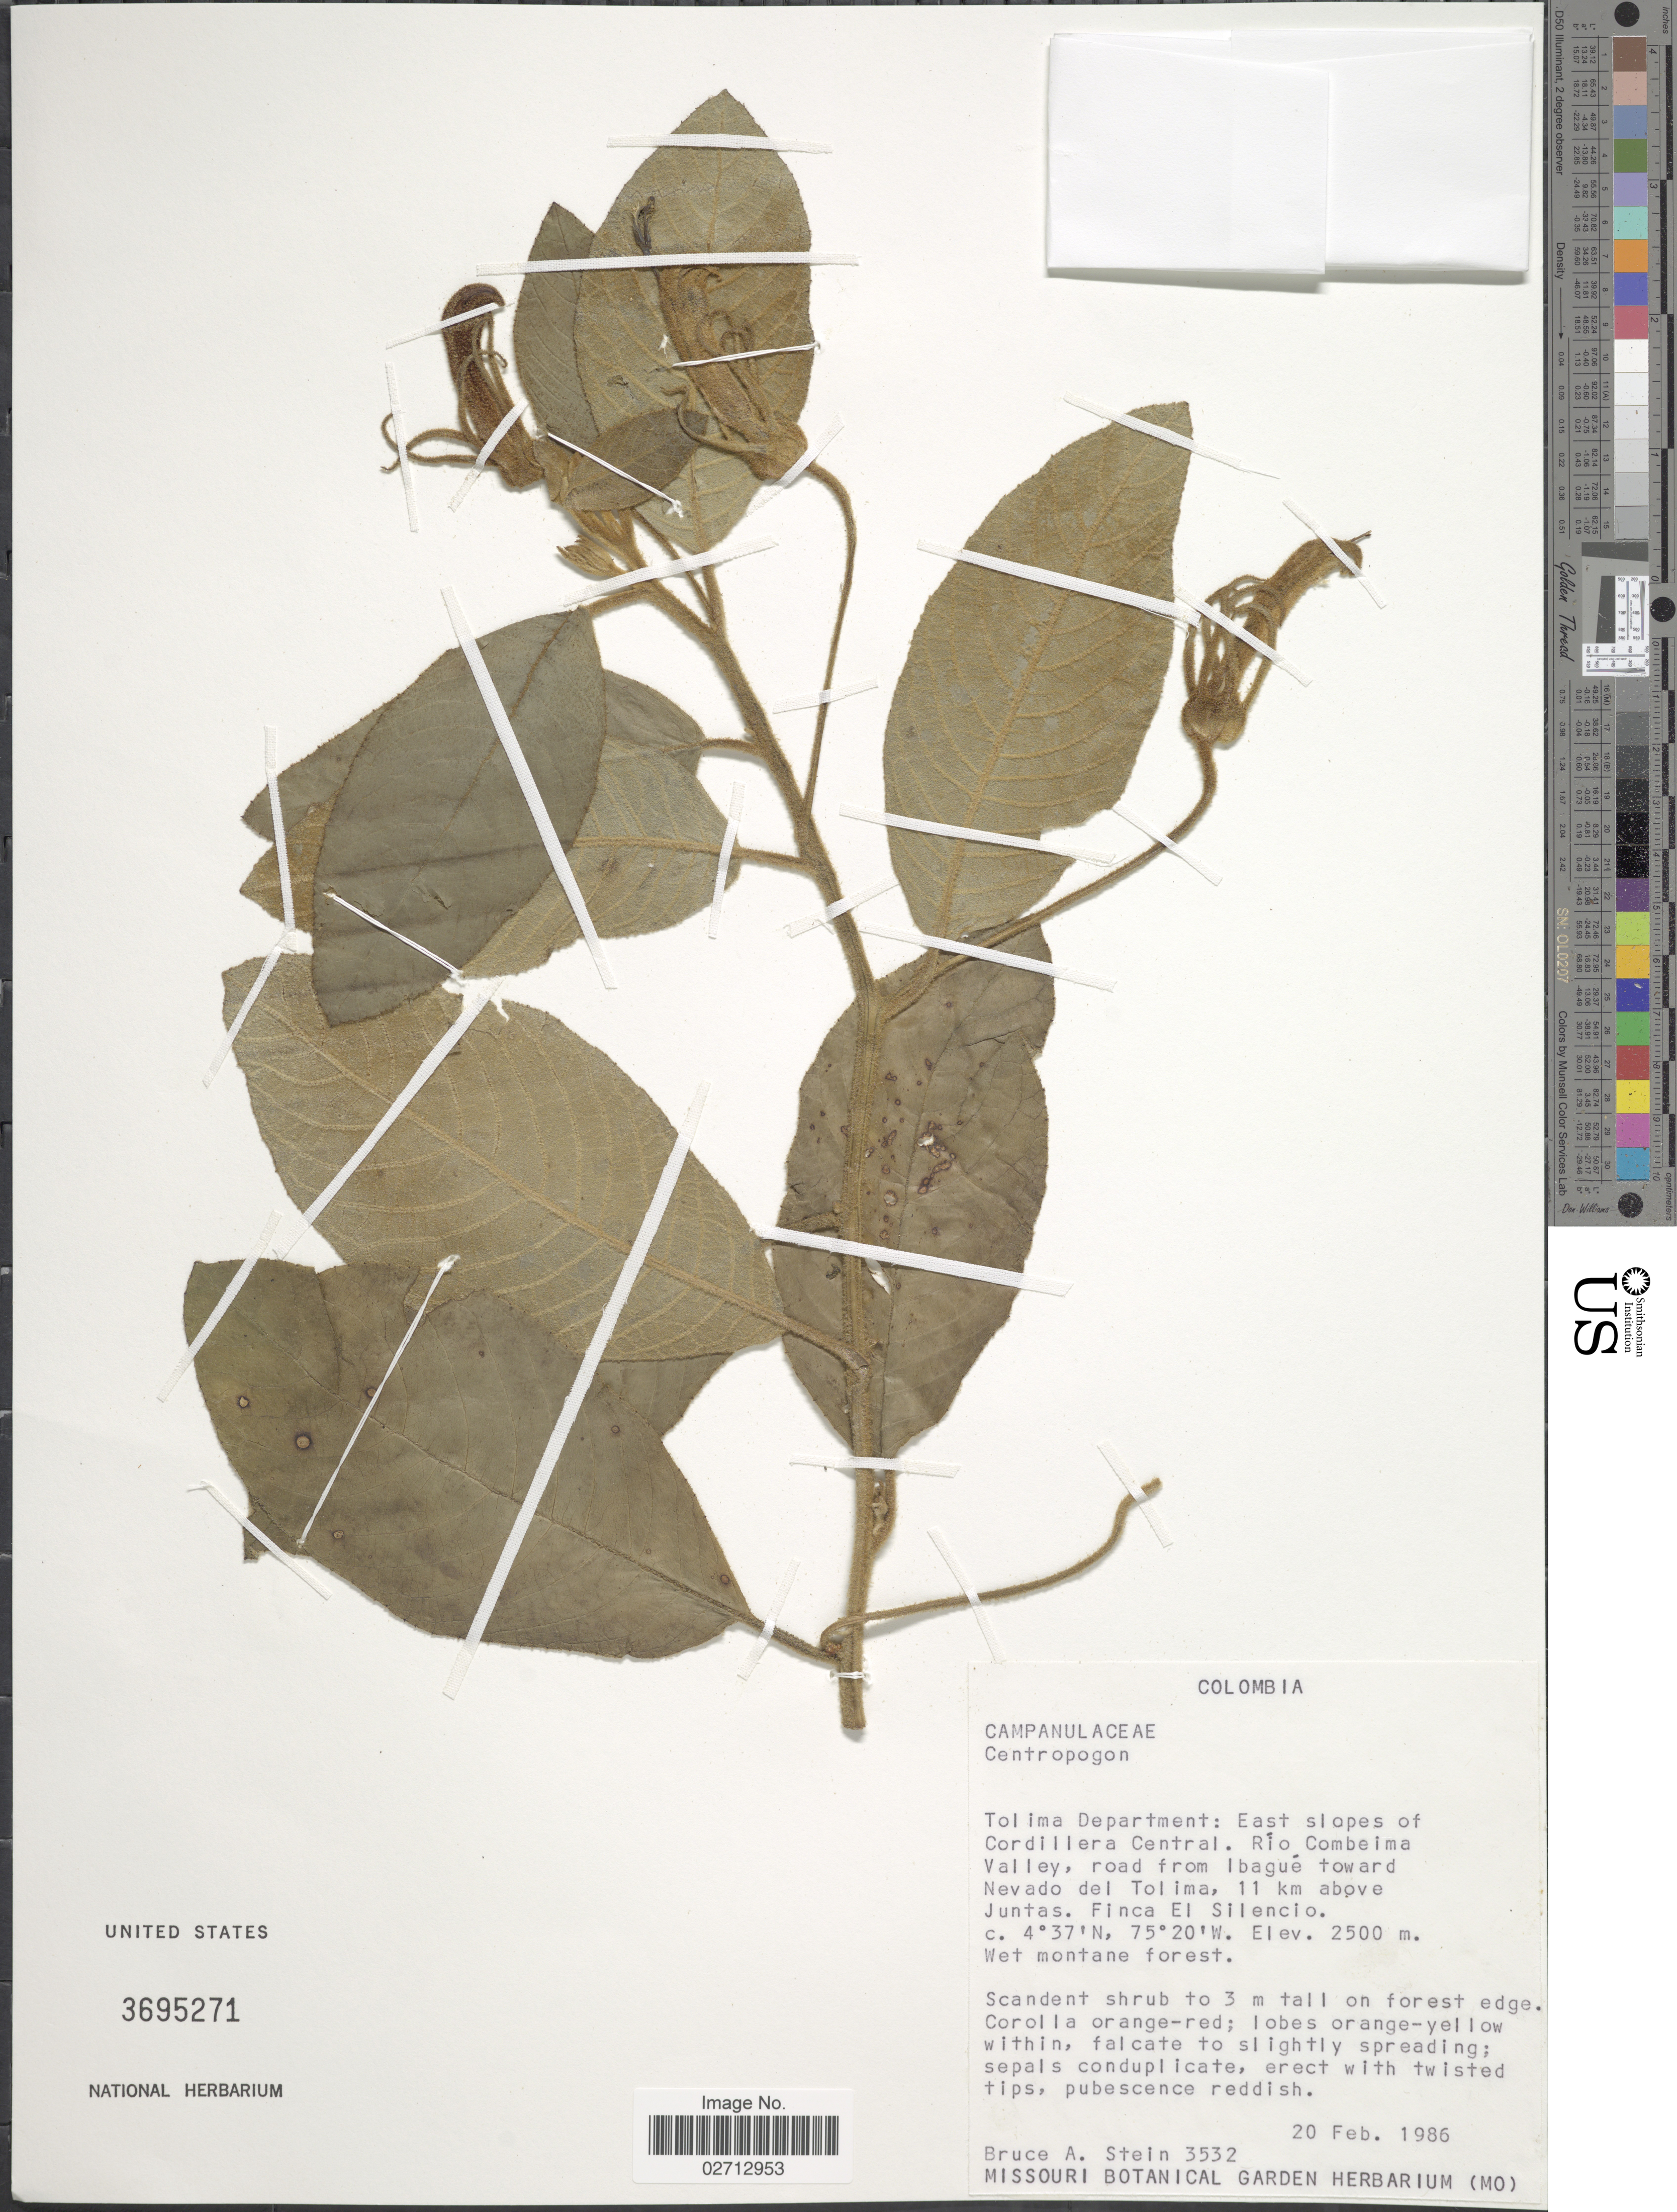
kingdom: Plantae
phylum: Tracheophyta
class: Magnoliopsida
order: Asterales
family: Campanulaceae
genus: Centropogon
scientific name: Centropogon sp.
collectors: B. A. Stein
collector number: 3532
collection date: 1986-02-20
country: Colombia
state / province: Tolima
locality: East slopes of Cordillera Central. Rio Combeima Valley, road from Ibague toward Nevado del Tolima, 11 km above Juntas. Finca El Silencio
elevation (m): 2500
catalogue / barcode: US 3695271